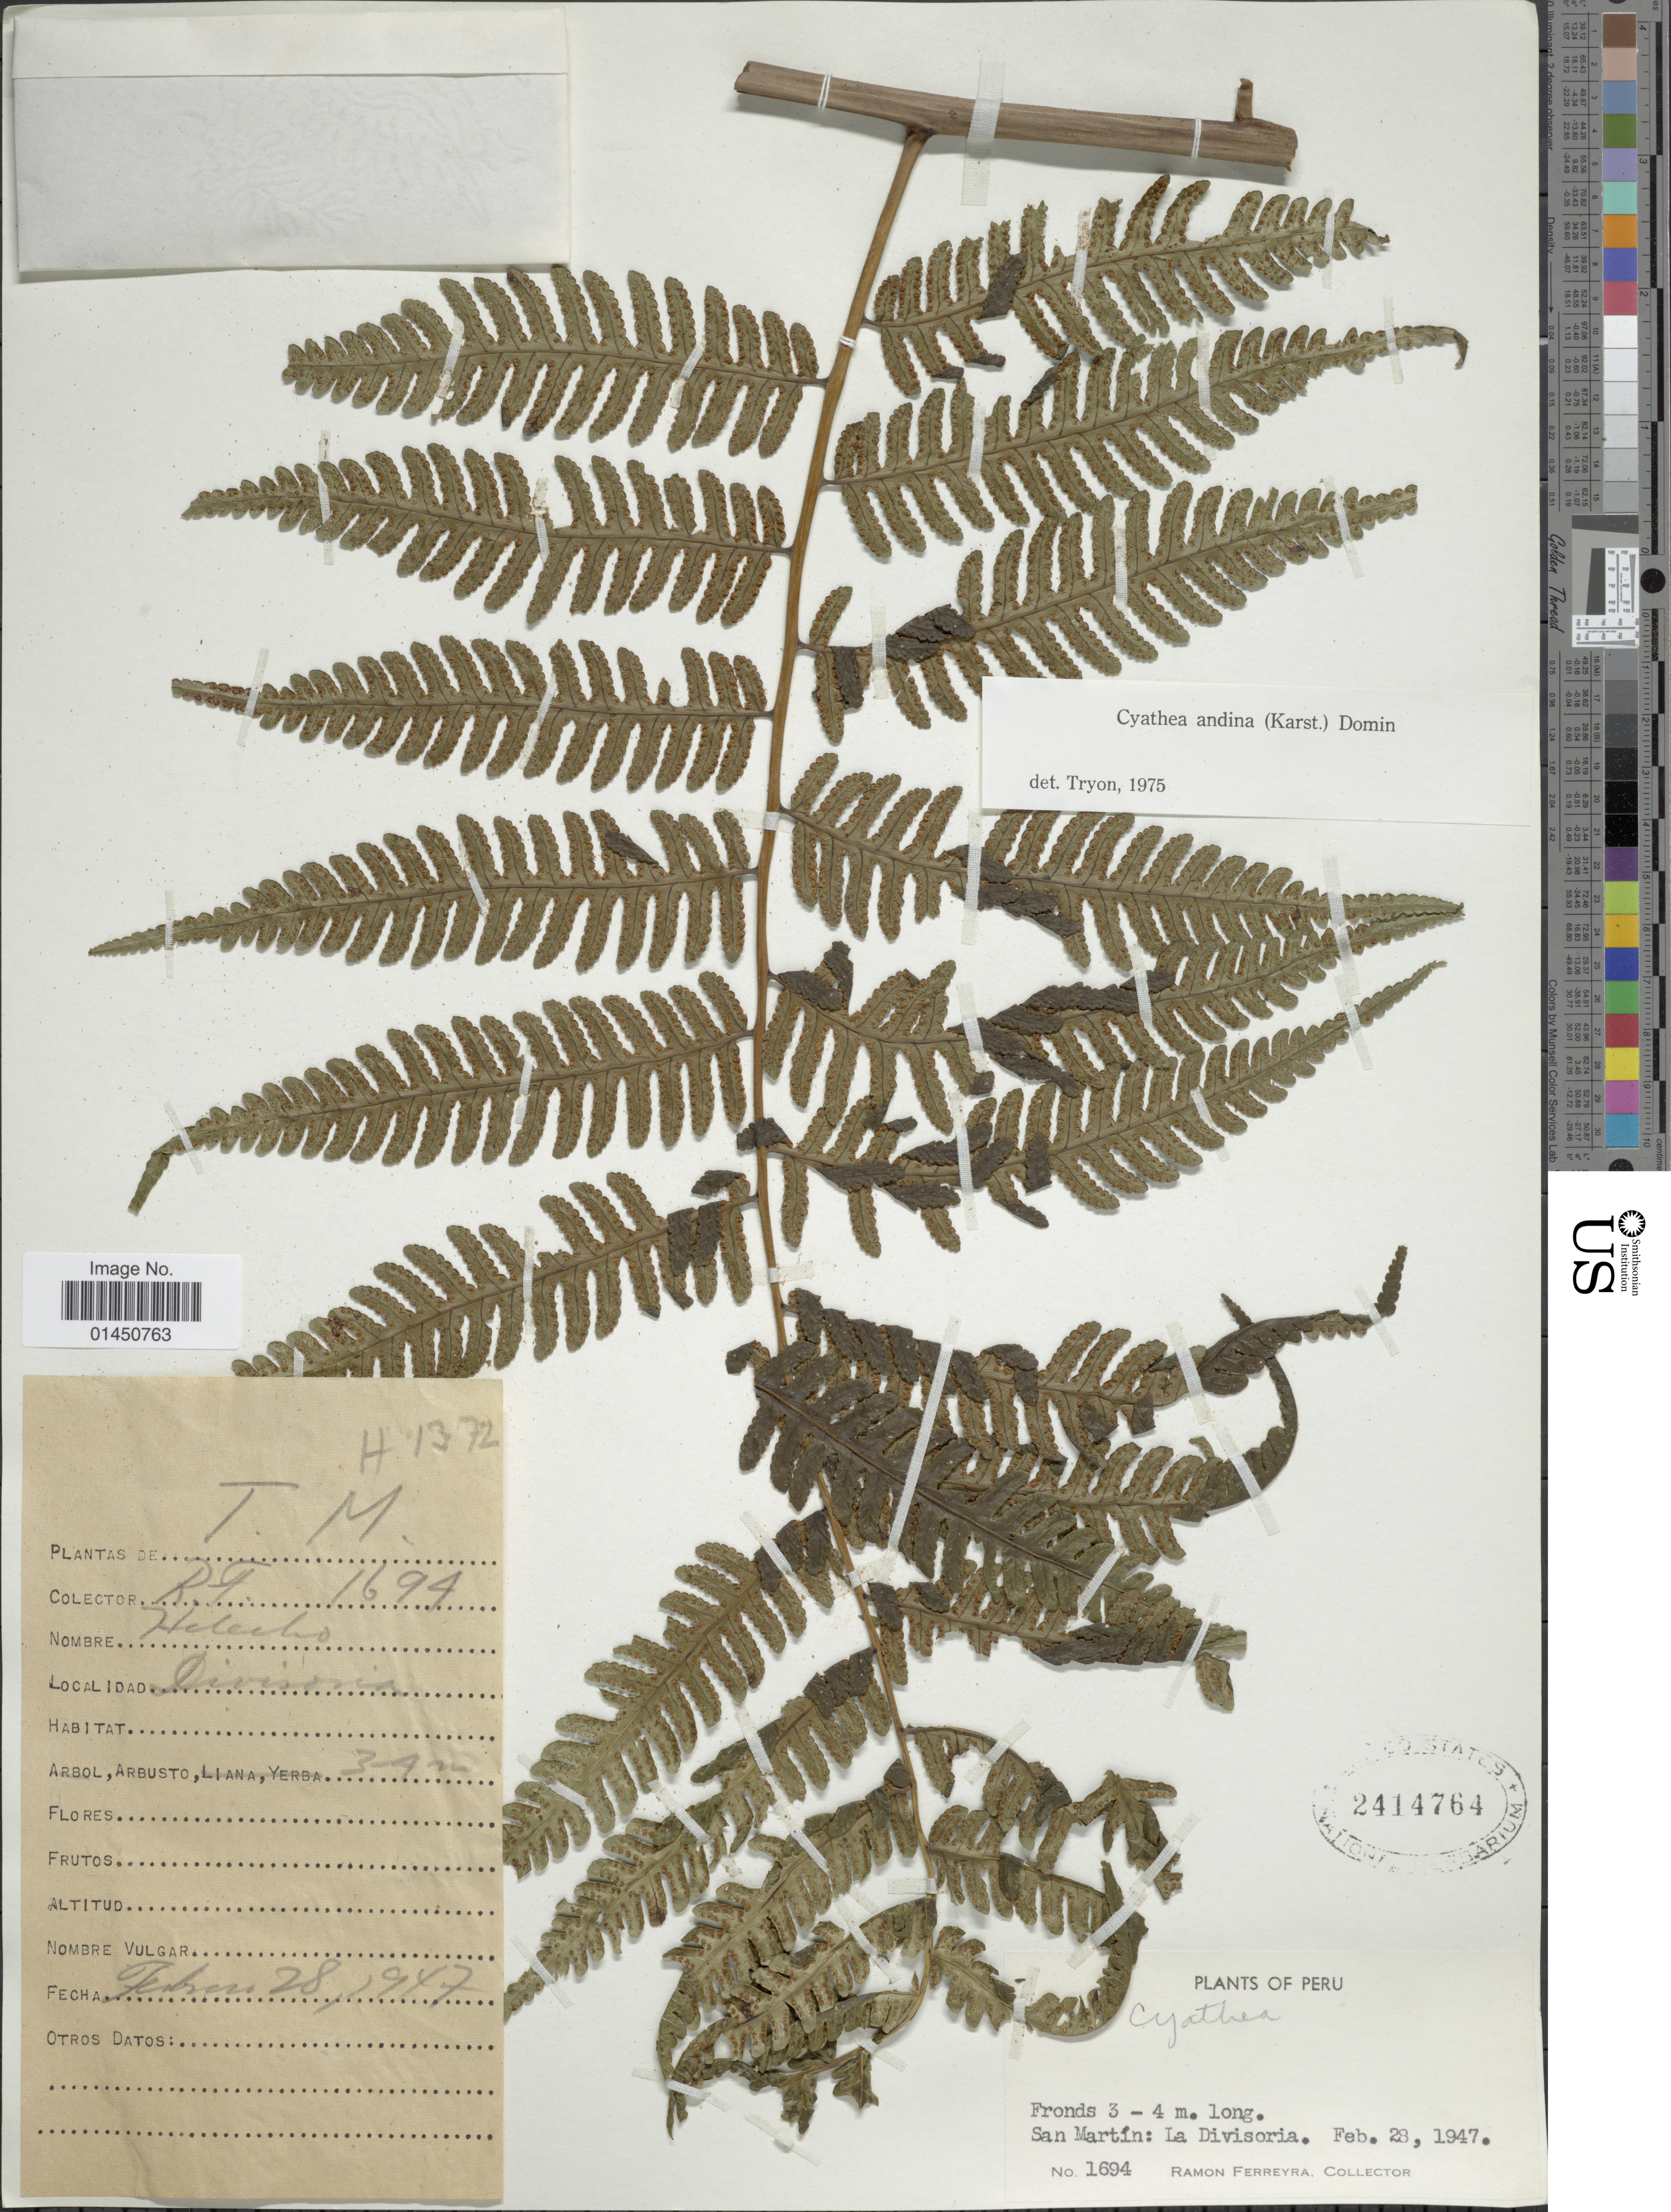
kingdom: Plantae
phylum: Tracheophyta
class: Polypodiopsida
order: Cyatheales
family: Cyatheaceae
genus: Cyathea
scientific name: Cyathea andina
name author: Domin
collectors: R. A. Ferreyra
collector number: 1694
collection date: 1947-02-28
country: Peru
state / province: San Martín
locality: La Divisoria.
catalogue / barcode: US 2414764